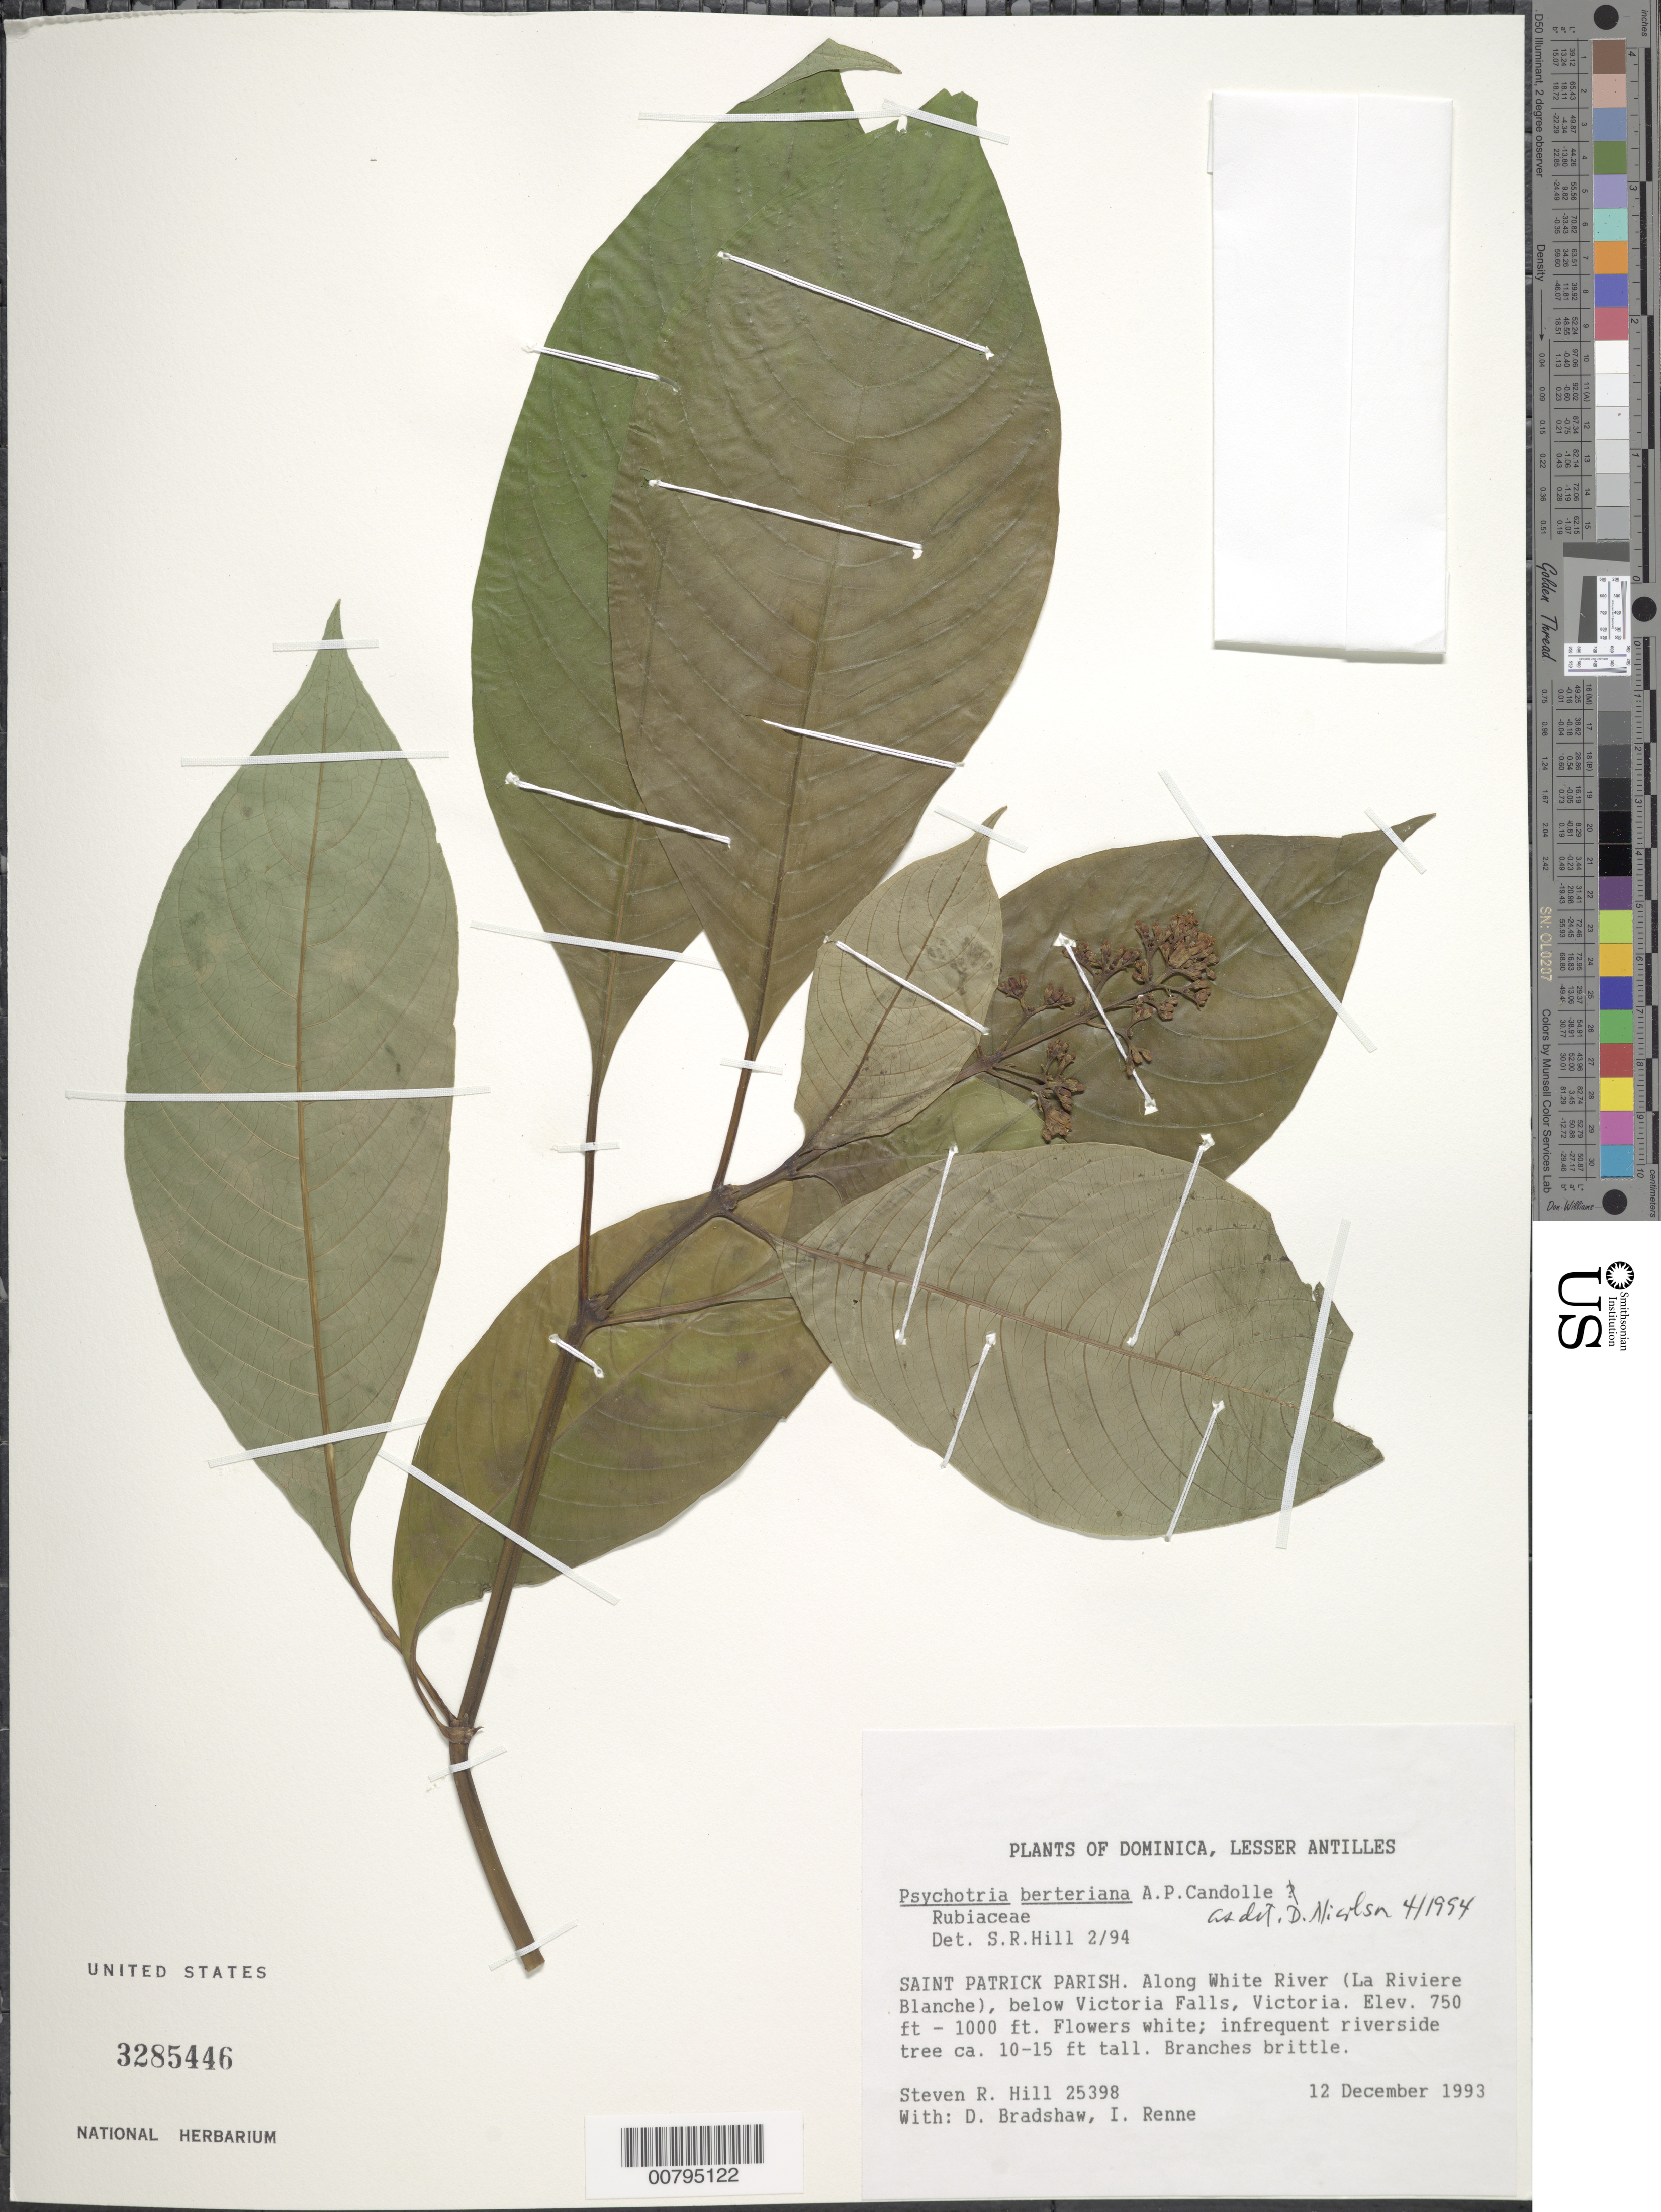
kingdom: Plantae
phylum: Tracheophyta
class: Magnoliopsida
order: Gentianales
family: Rubiaceae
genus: Psychotria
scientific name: Psychotria berteroana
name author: DC.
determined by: Hill, Steven R.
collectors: S. R. Hill, D. Bradshaw & I. Renne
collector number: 25398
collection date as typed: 12 Dec 1993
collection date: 1993-12-12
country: Dominica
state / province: St. Patrick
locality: Along White River, below Victoria Falls, Victoria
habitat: Riverside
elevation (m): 229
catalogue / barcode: US 3285446